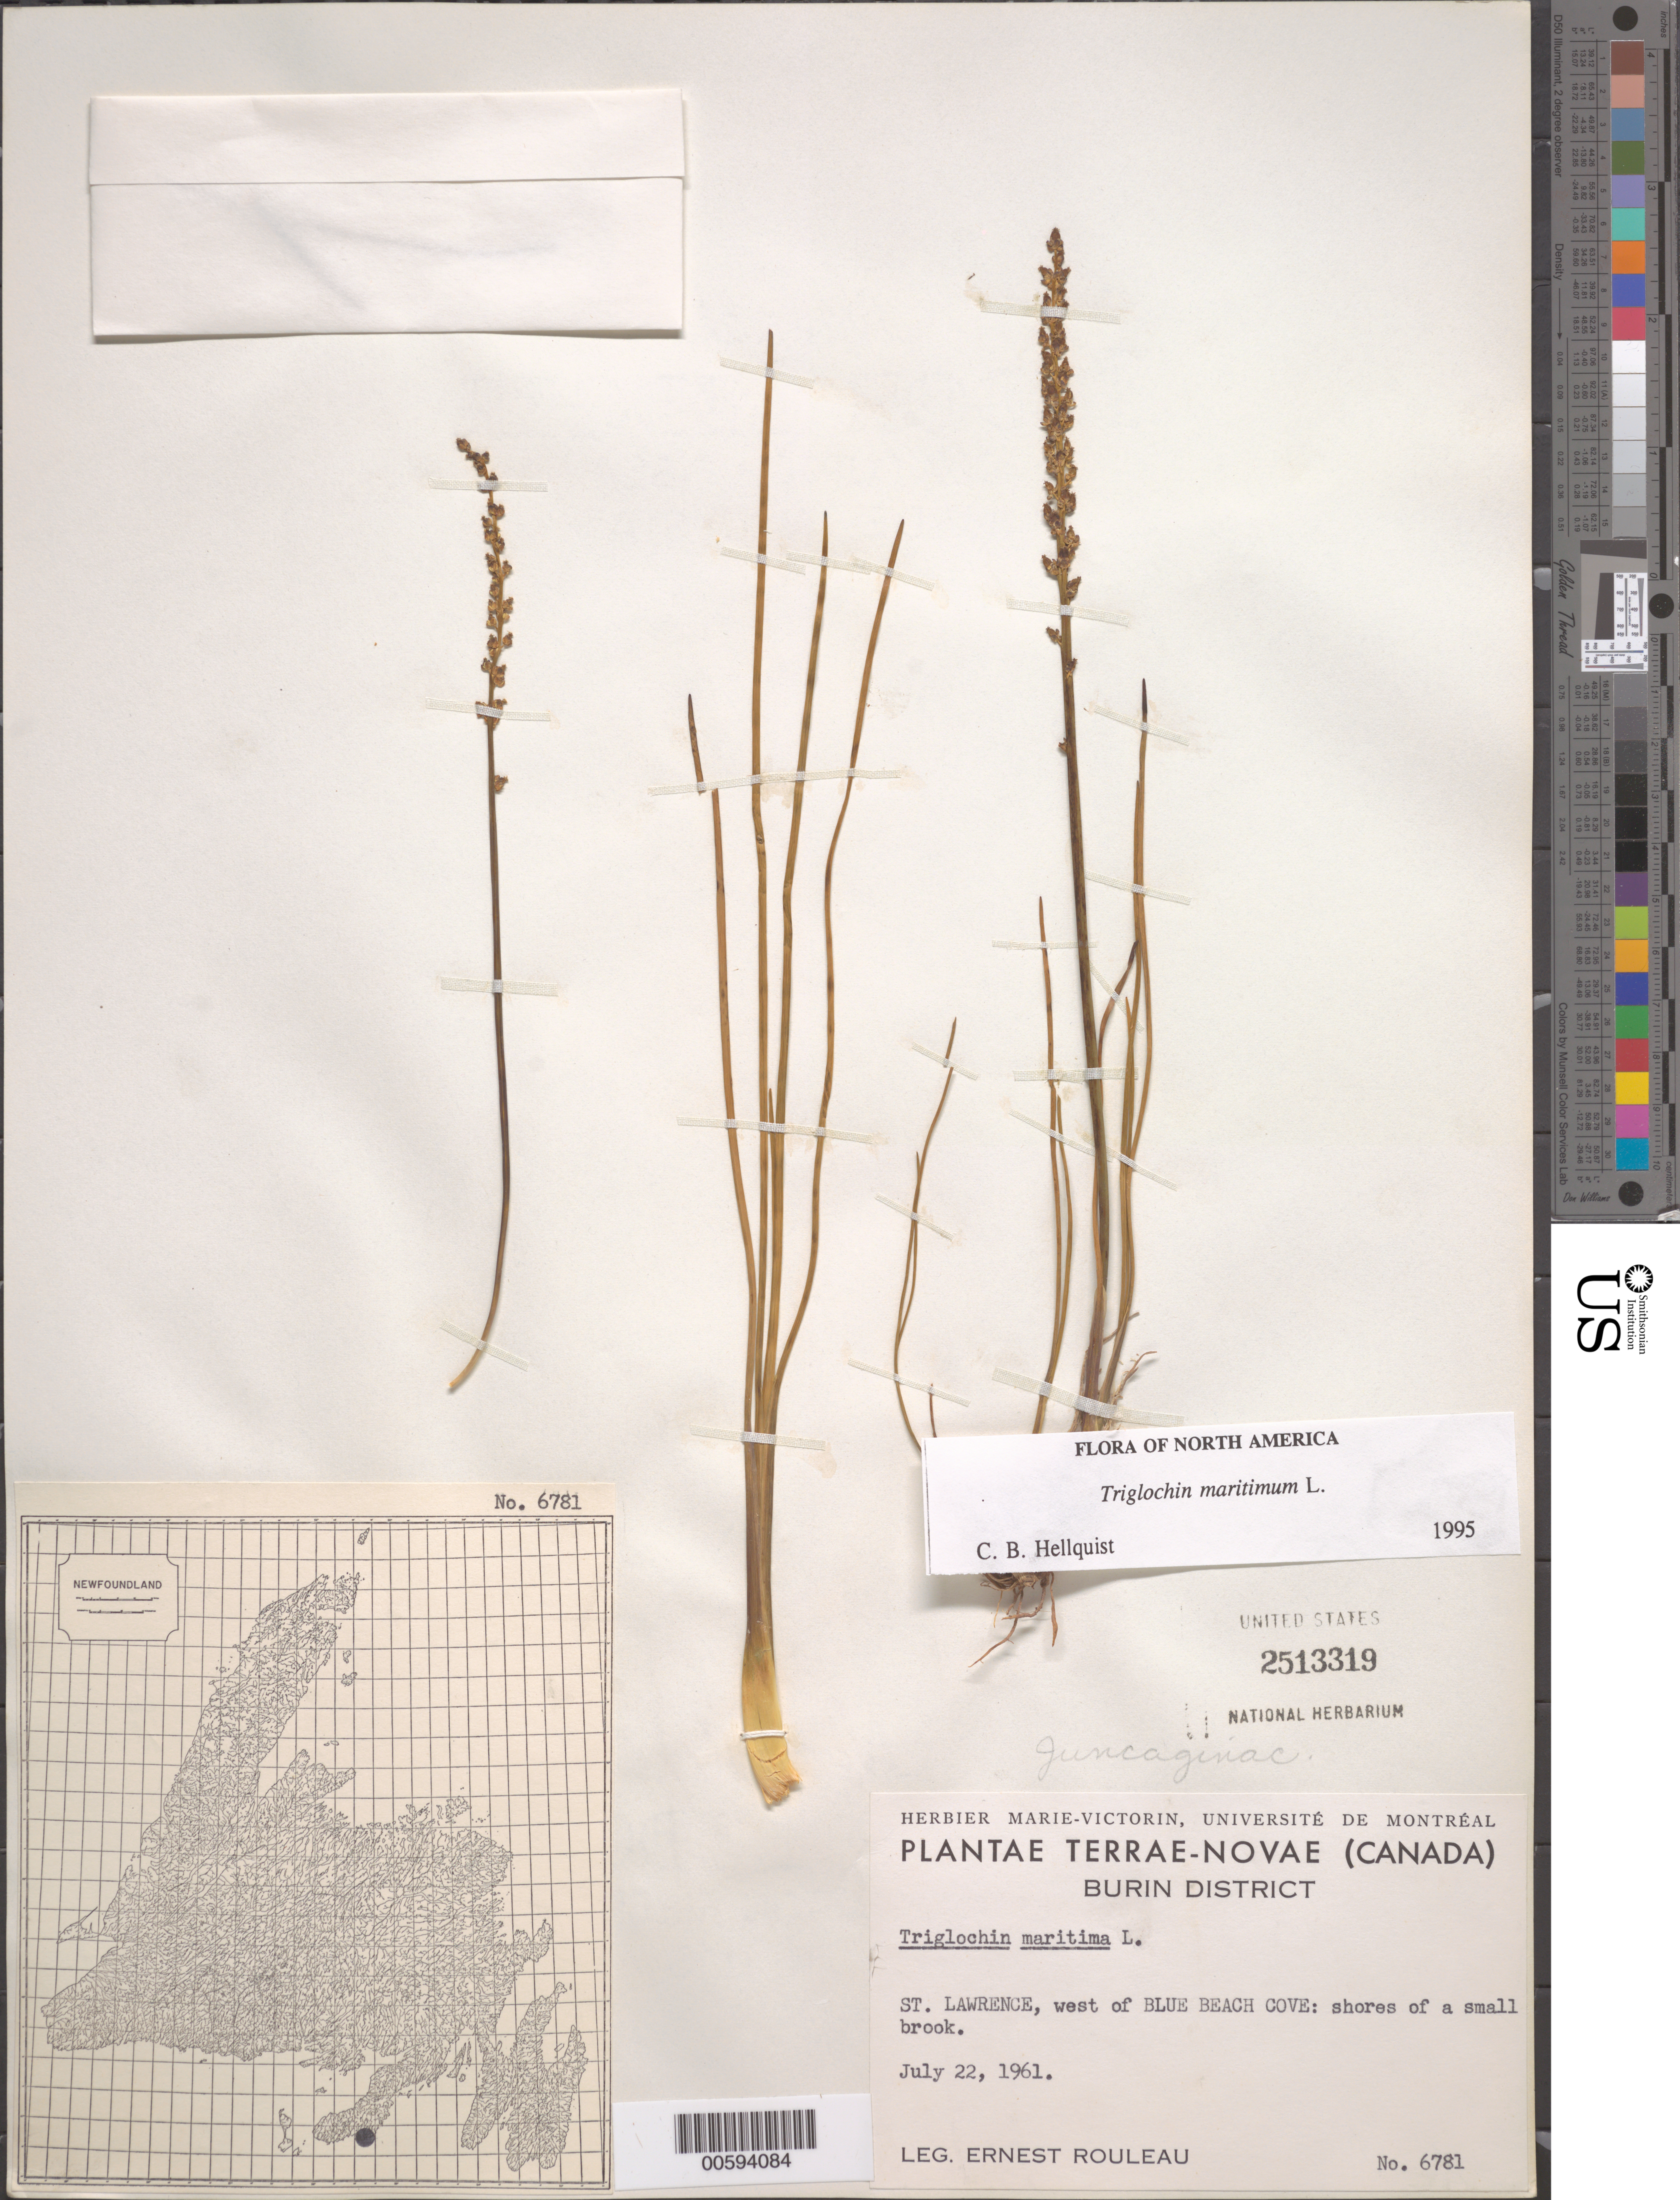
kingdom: Plantae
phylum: Tracheophyta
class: Liliopsida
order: Alismatales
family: Juncaginaceae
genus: Triglochin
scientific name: Triglochin maritima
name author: L.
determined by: Helquist, C. B.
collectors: E. Rouleau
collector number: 6781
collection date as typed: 22 Jul 1961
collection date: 1961-07-22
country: Canada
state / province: Newfoundland and Labrador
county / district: Burin-Placentia West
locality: St. Lawrence, W of Blue Beach Cove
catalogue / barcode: US 2513319